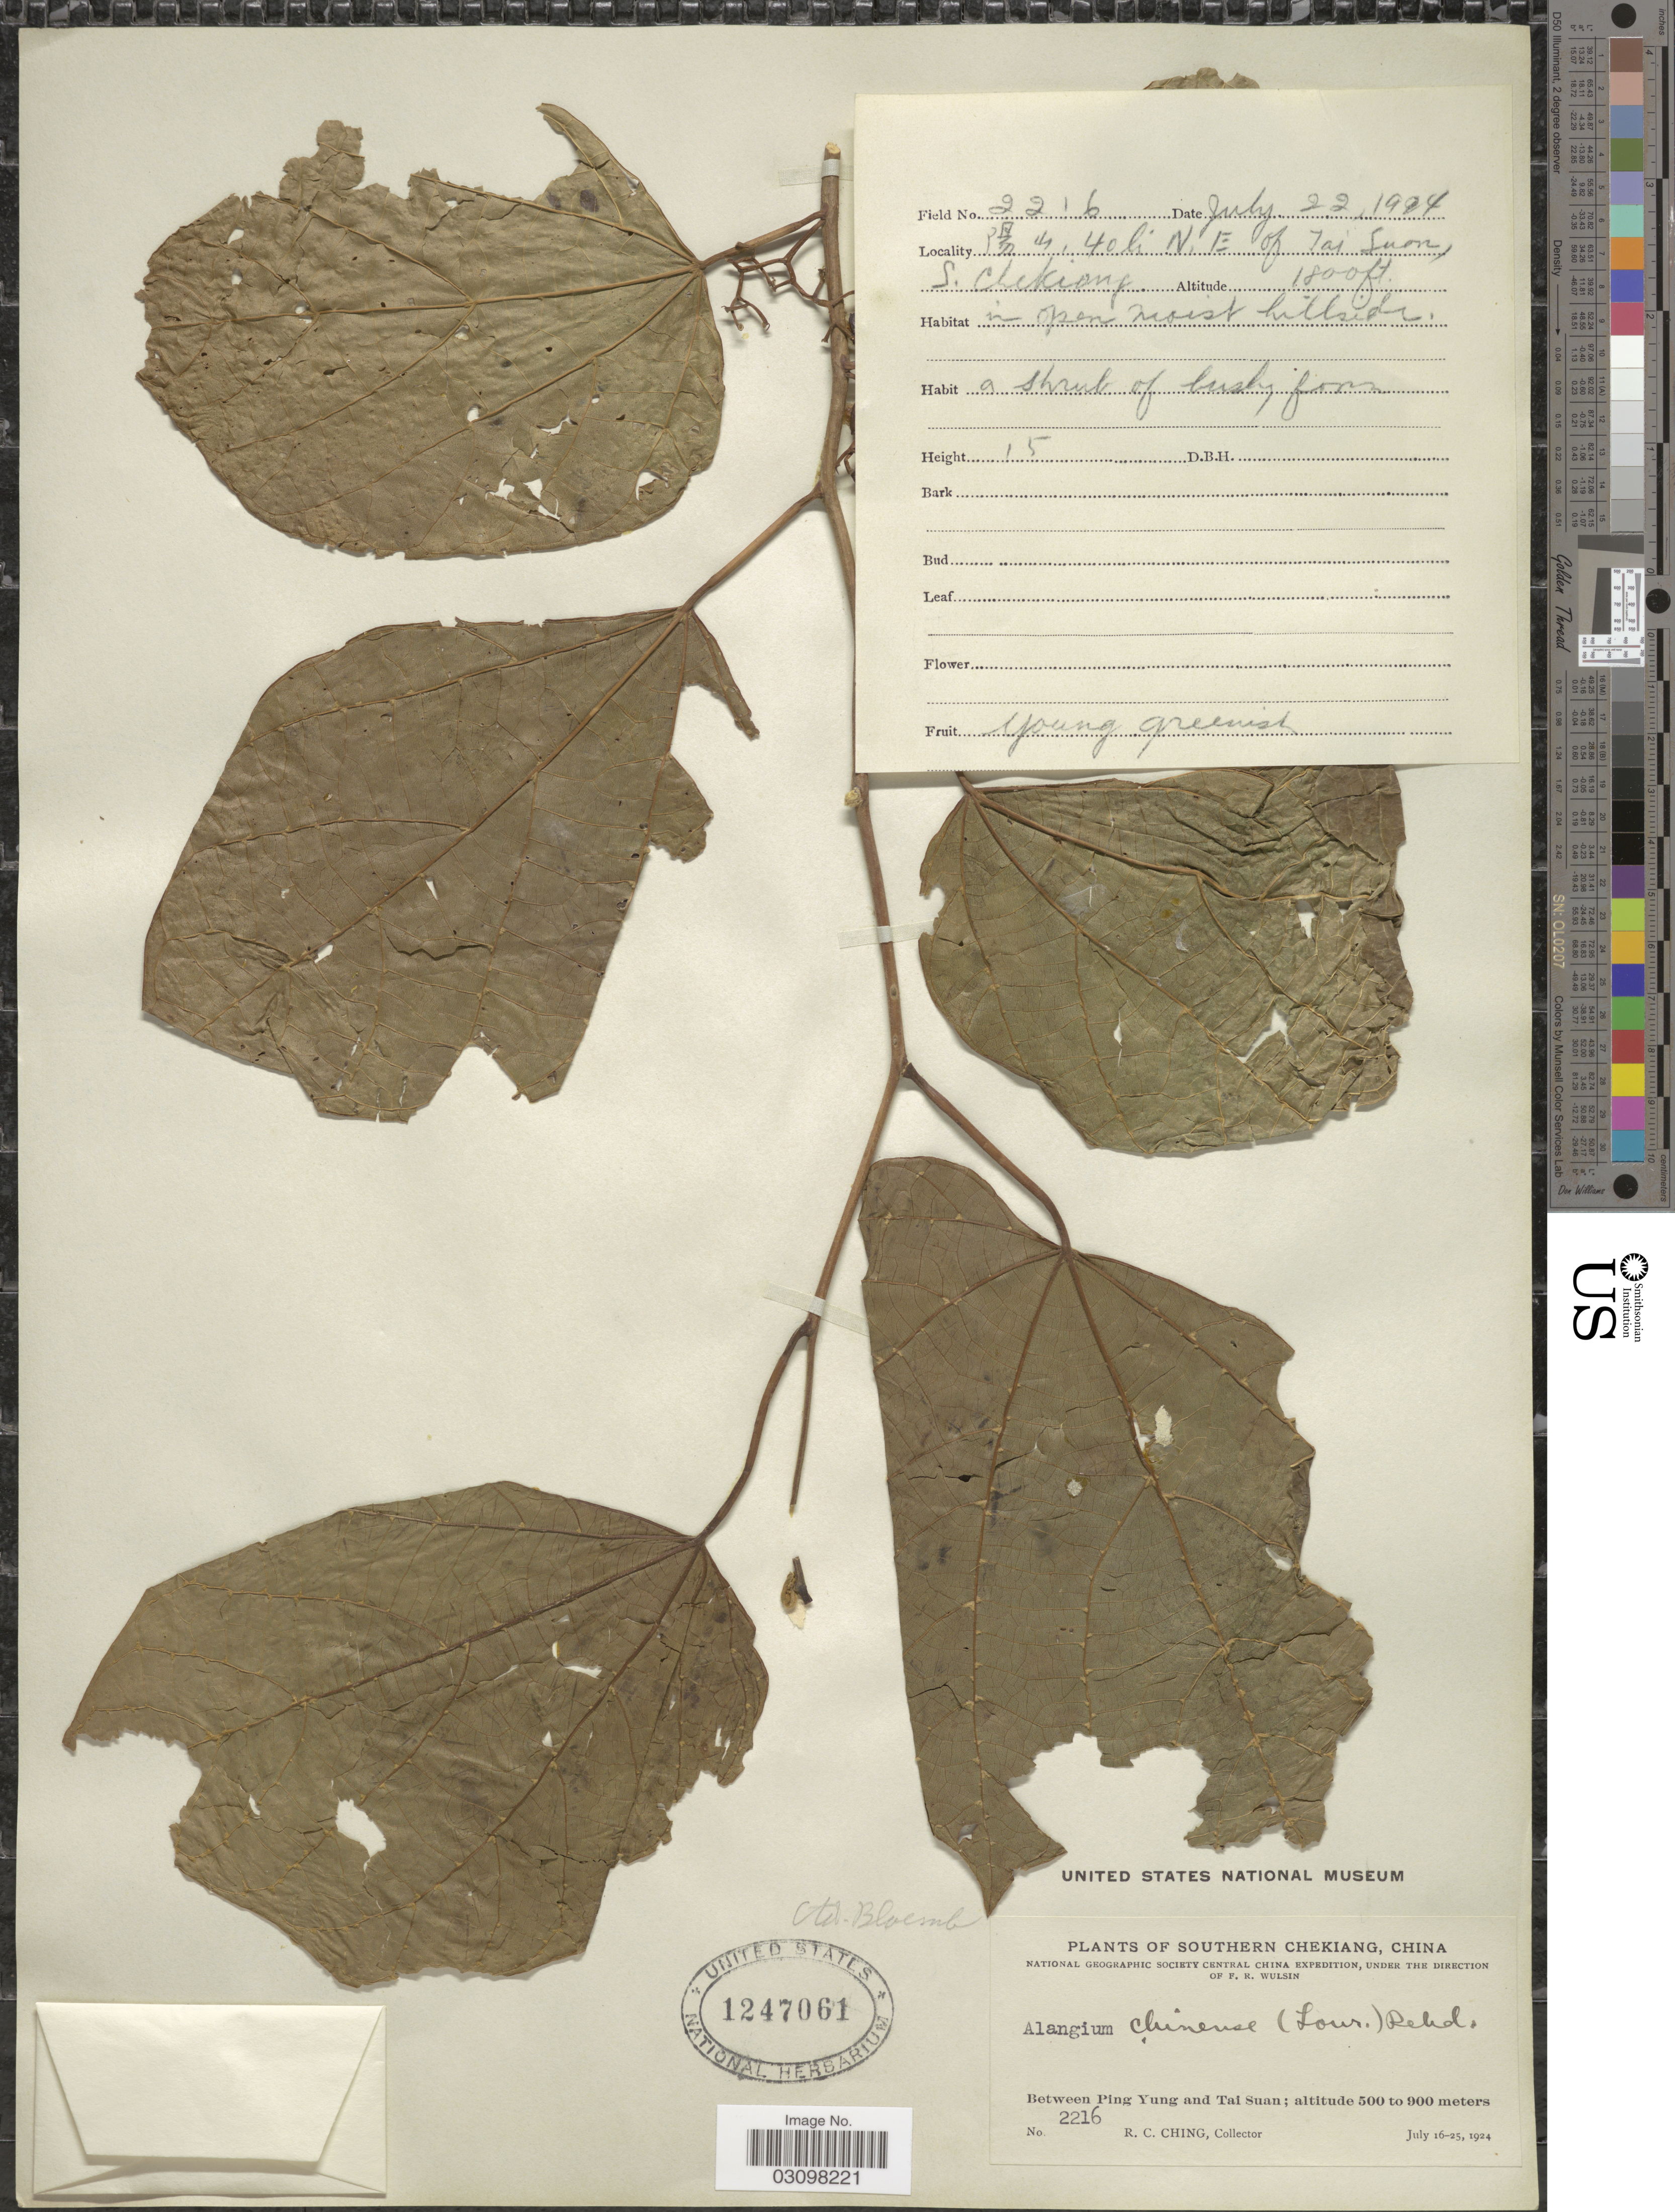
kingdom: Plantae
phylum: Tracheophyta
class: Magnoliopsida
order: Cornales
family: Cornaceae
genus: Alangium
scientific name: Alangium chinense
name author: (Harms) Rehder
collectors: R. C. Ching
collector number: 2216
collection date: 1924-07-22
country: China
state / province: Zhejiang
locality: Southern Chekiang. Between Ping Yung and Tai Suan. 40 li N.E. of Tai Suan, S. Chekiang.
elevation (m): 549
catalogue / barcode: US 1247061